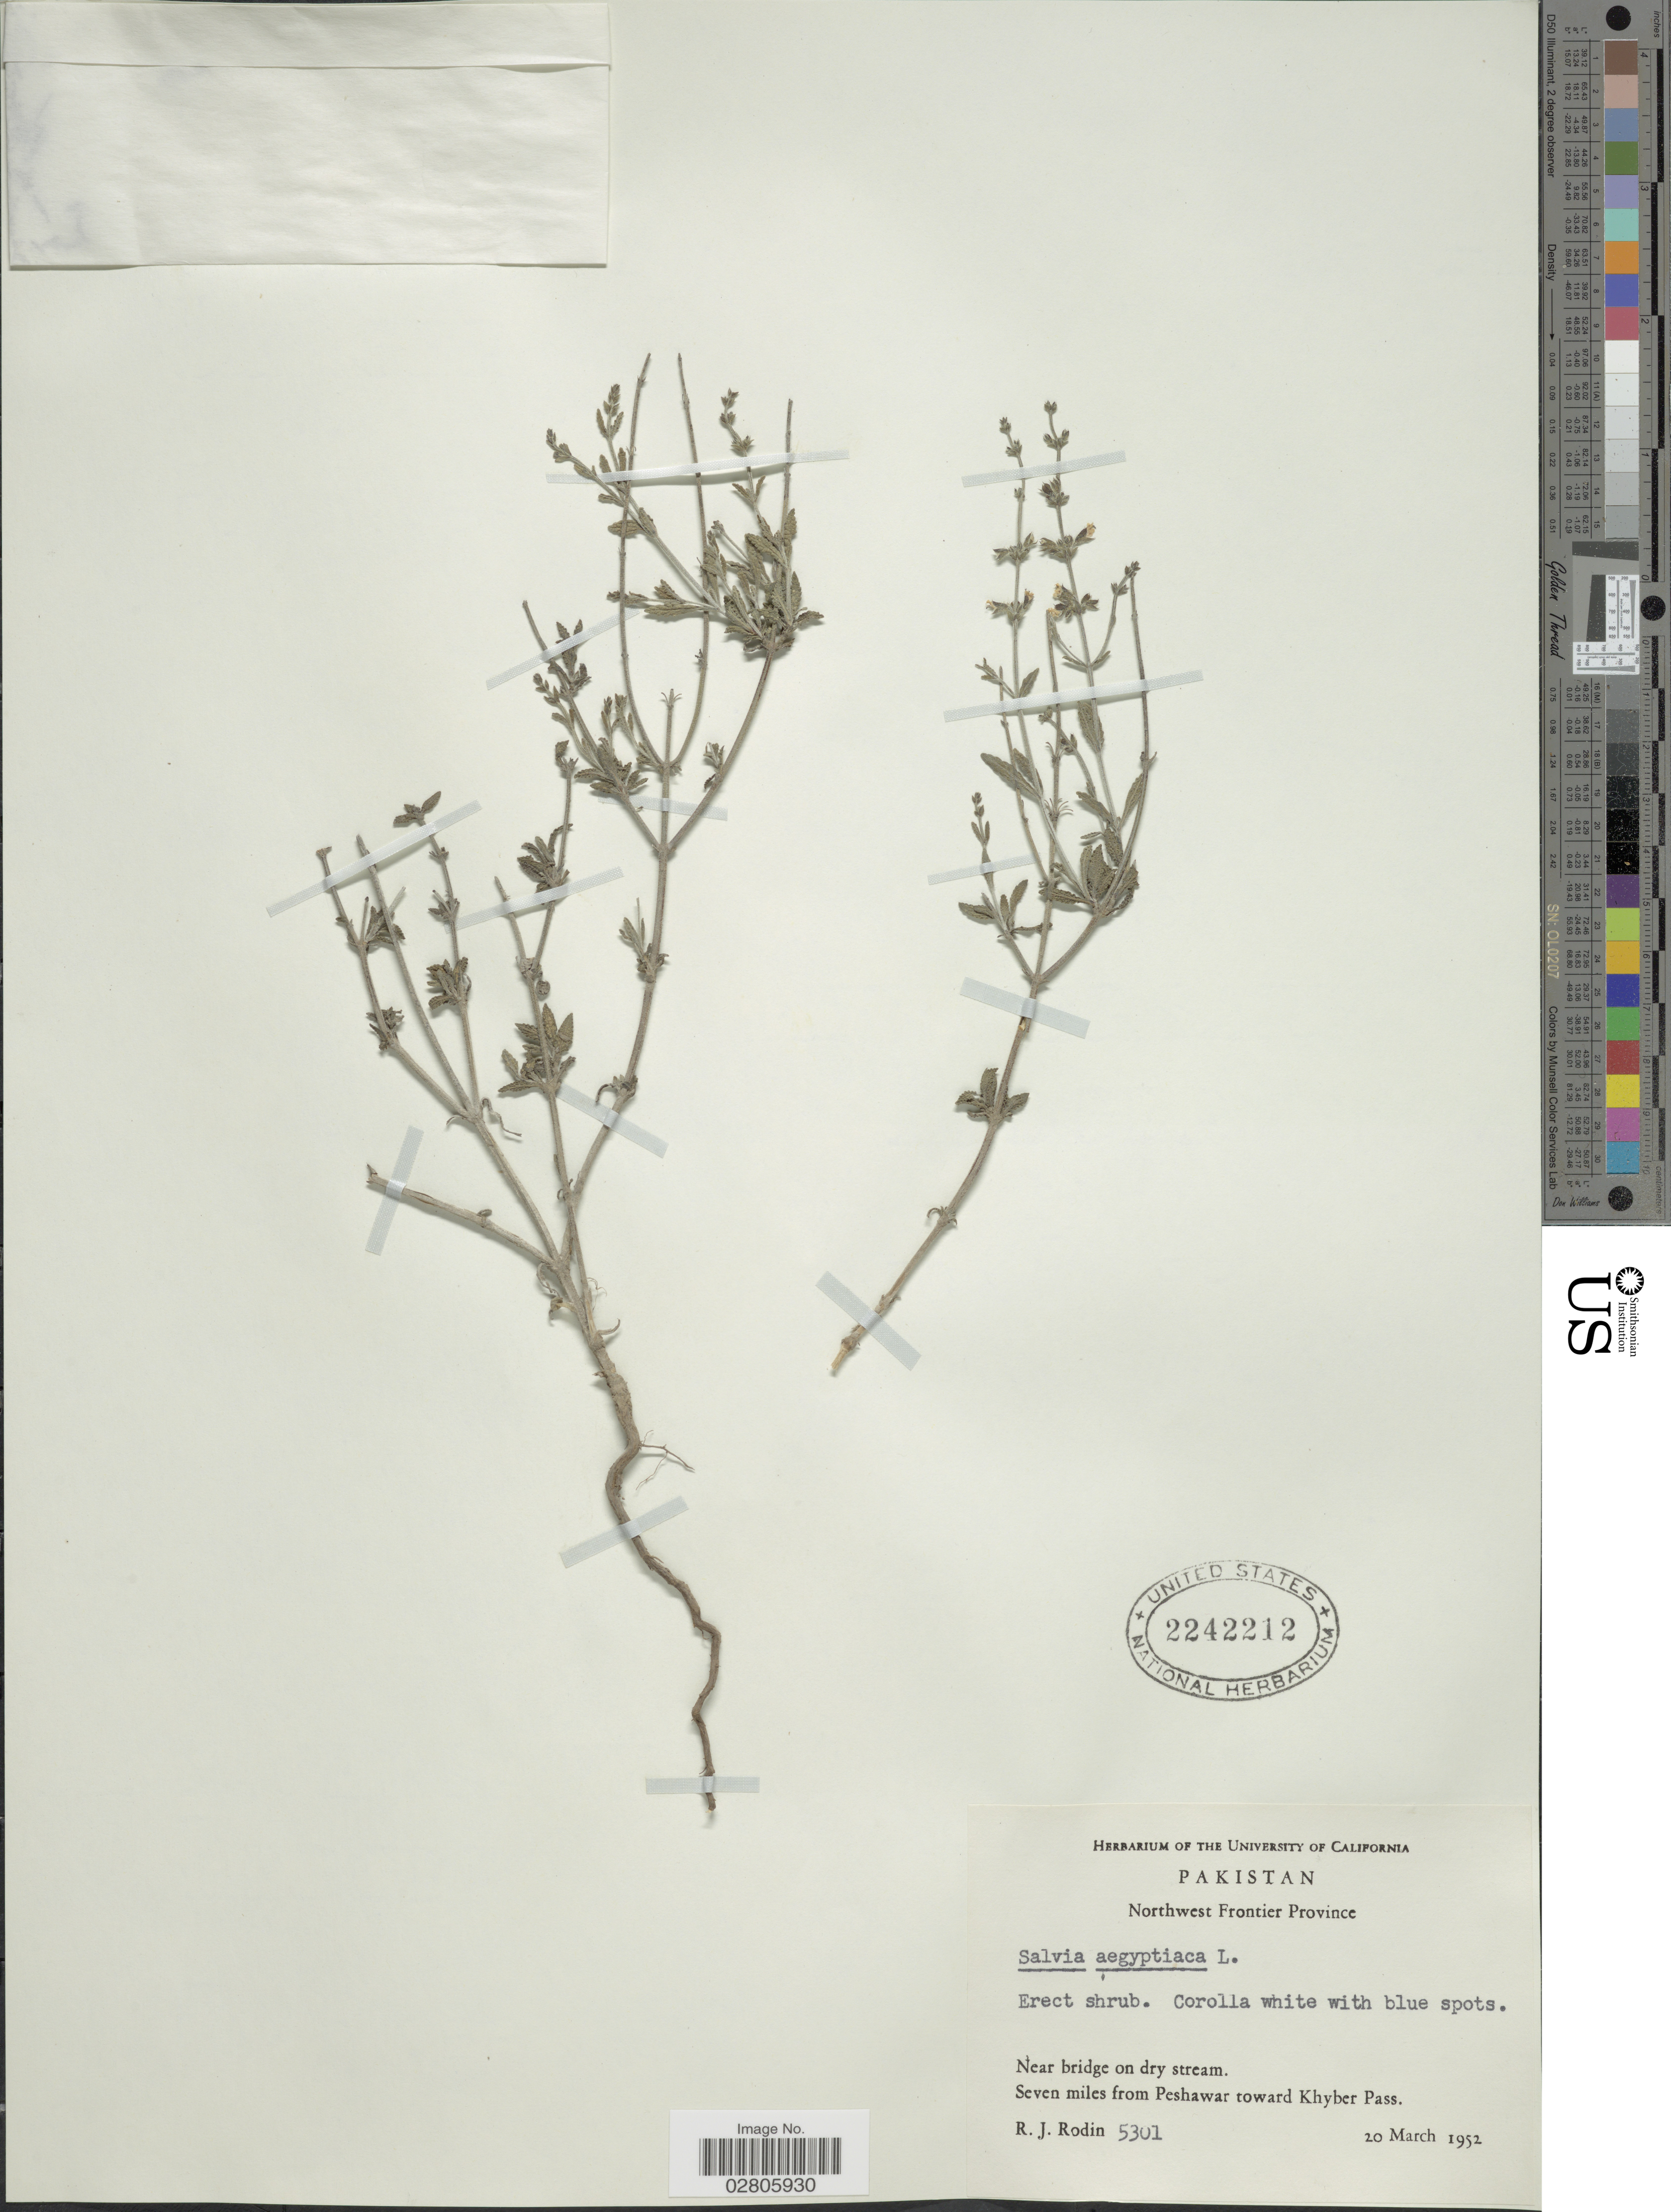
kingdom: Plantae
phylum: Tracheophyta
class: Magnoliopsida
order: Lamiales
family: Lamiaceae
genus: Salvia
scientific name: Salvia aegyptiaca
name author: L.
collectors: R. J. Rodin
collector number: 5301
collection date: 1952-03-20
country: Pakistan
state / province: Khyber Pakhtunkhwa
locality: Northwest Frontier Province. Near bridge on dry stream. Seven miles from Peshawar toward Khyber Pass.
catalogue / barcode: US 2242212